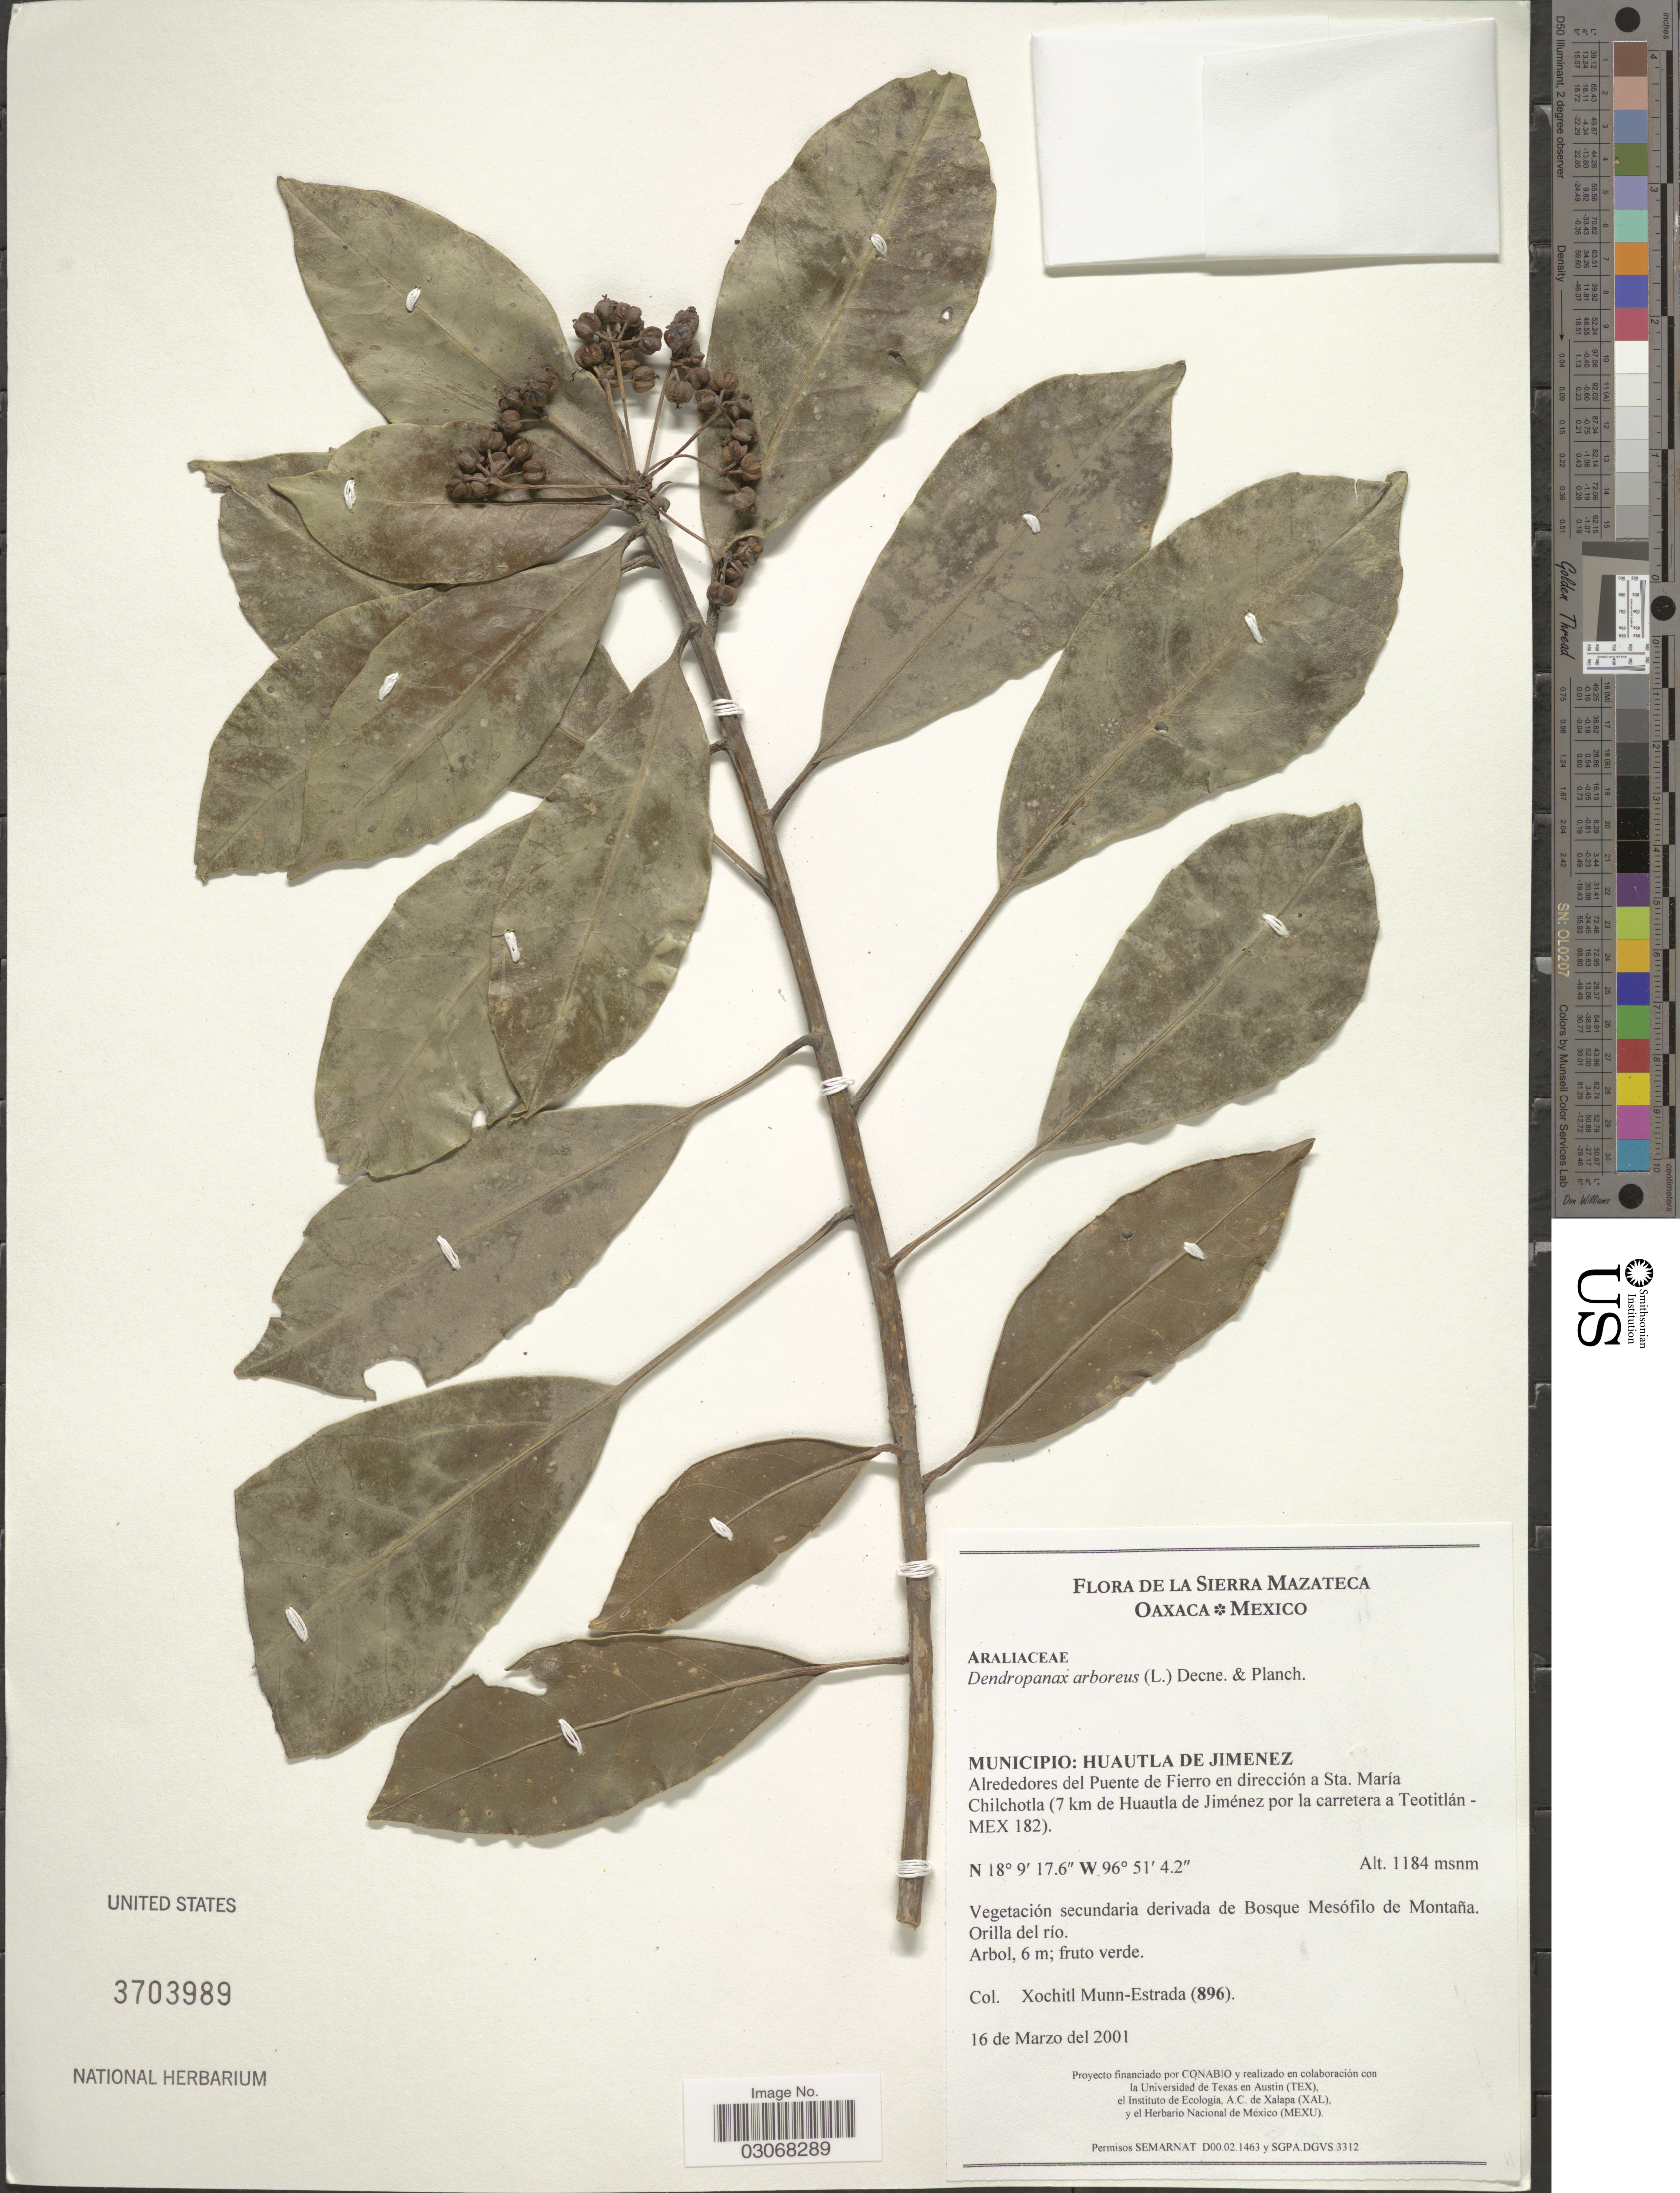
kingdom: Plantae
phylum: Tracheophyta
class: Magnoliopsida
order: Apiales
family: Araliaceae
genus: Dendropanax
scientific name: Dendropanax arboreus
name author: (L.) Decne. & Planch.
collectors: X. Munn-Estrada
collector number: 896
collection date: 2001-03-16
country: Mexico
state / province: Oaxaca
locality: La Sierra Mazateca. Municipio: Huautla de Jimenez. Alrededores del Puente de Fierro en dirección a Sta. María Chilchotla (7 km de Huautla de Jiménez por la carretera a Teotitlán - MEX 182).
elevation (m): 1184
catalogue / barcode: US 3703989